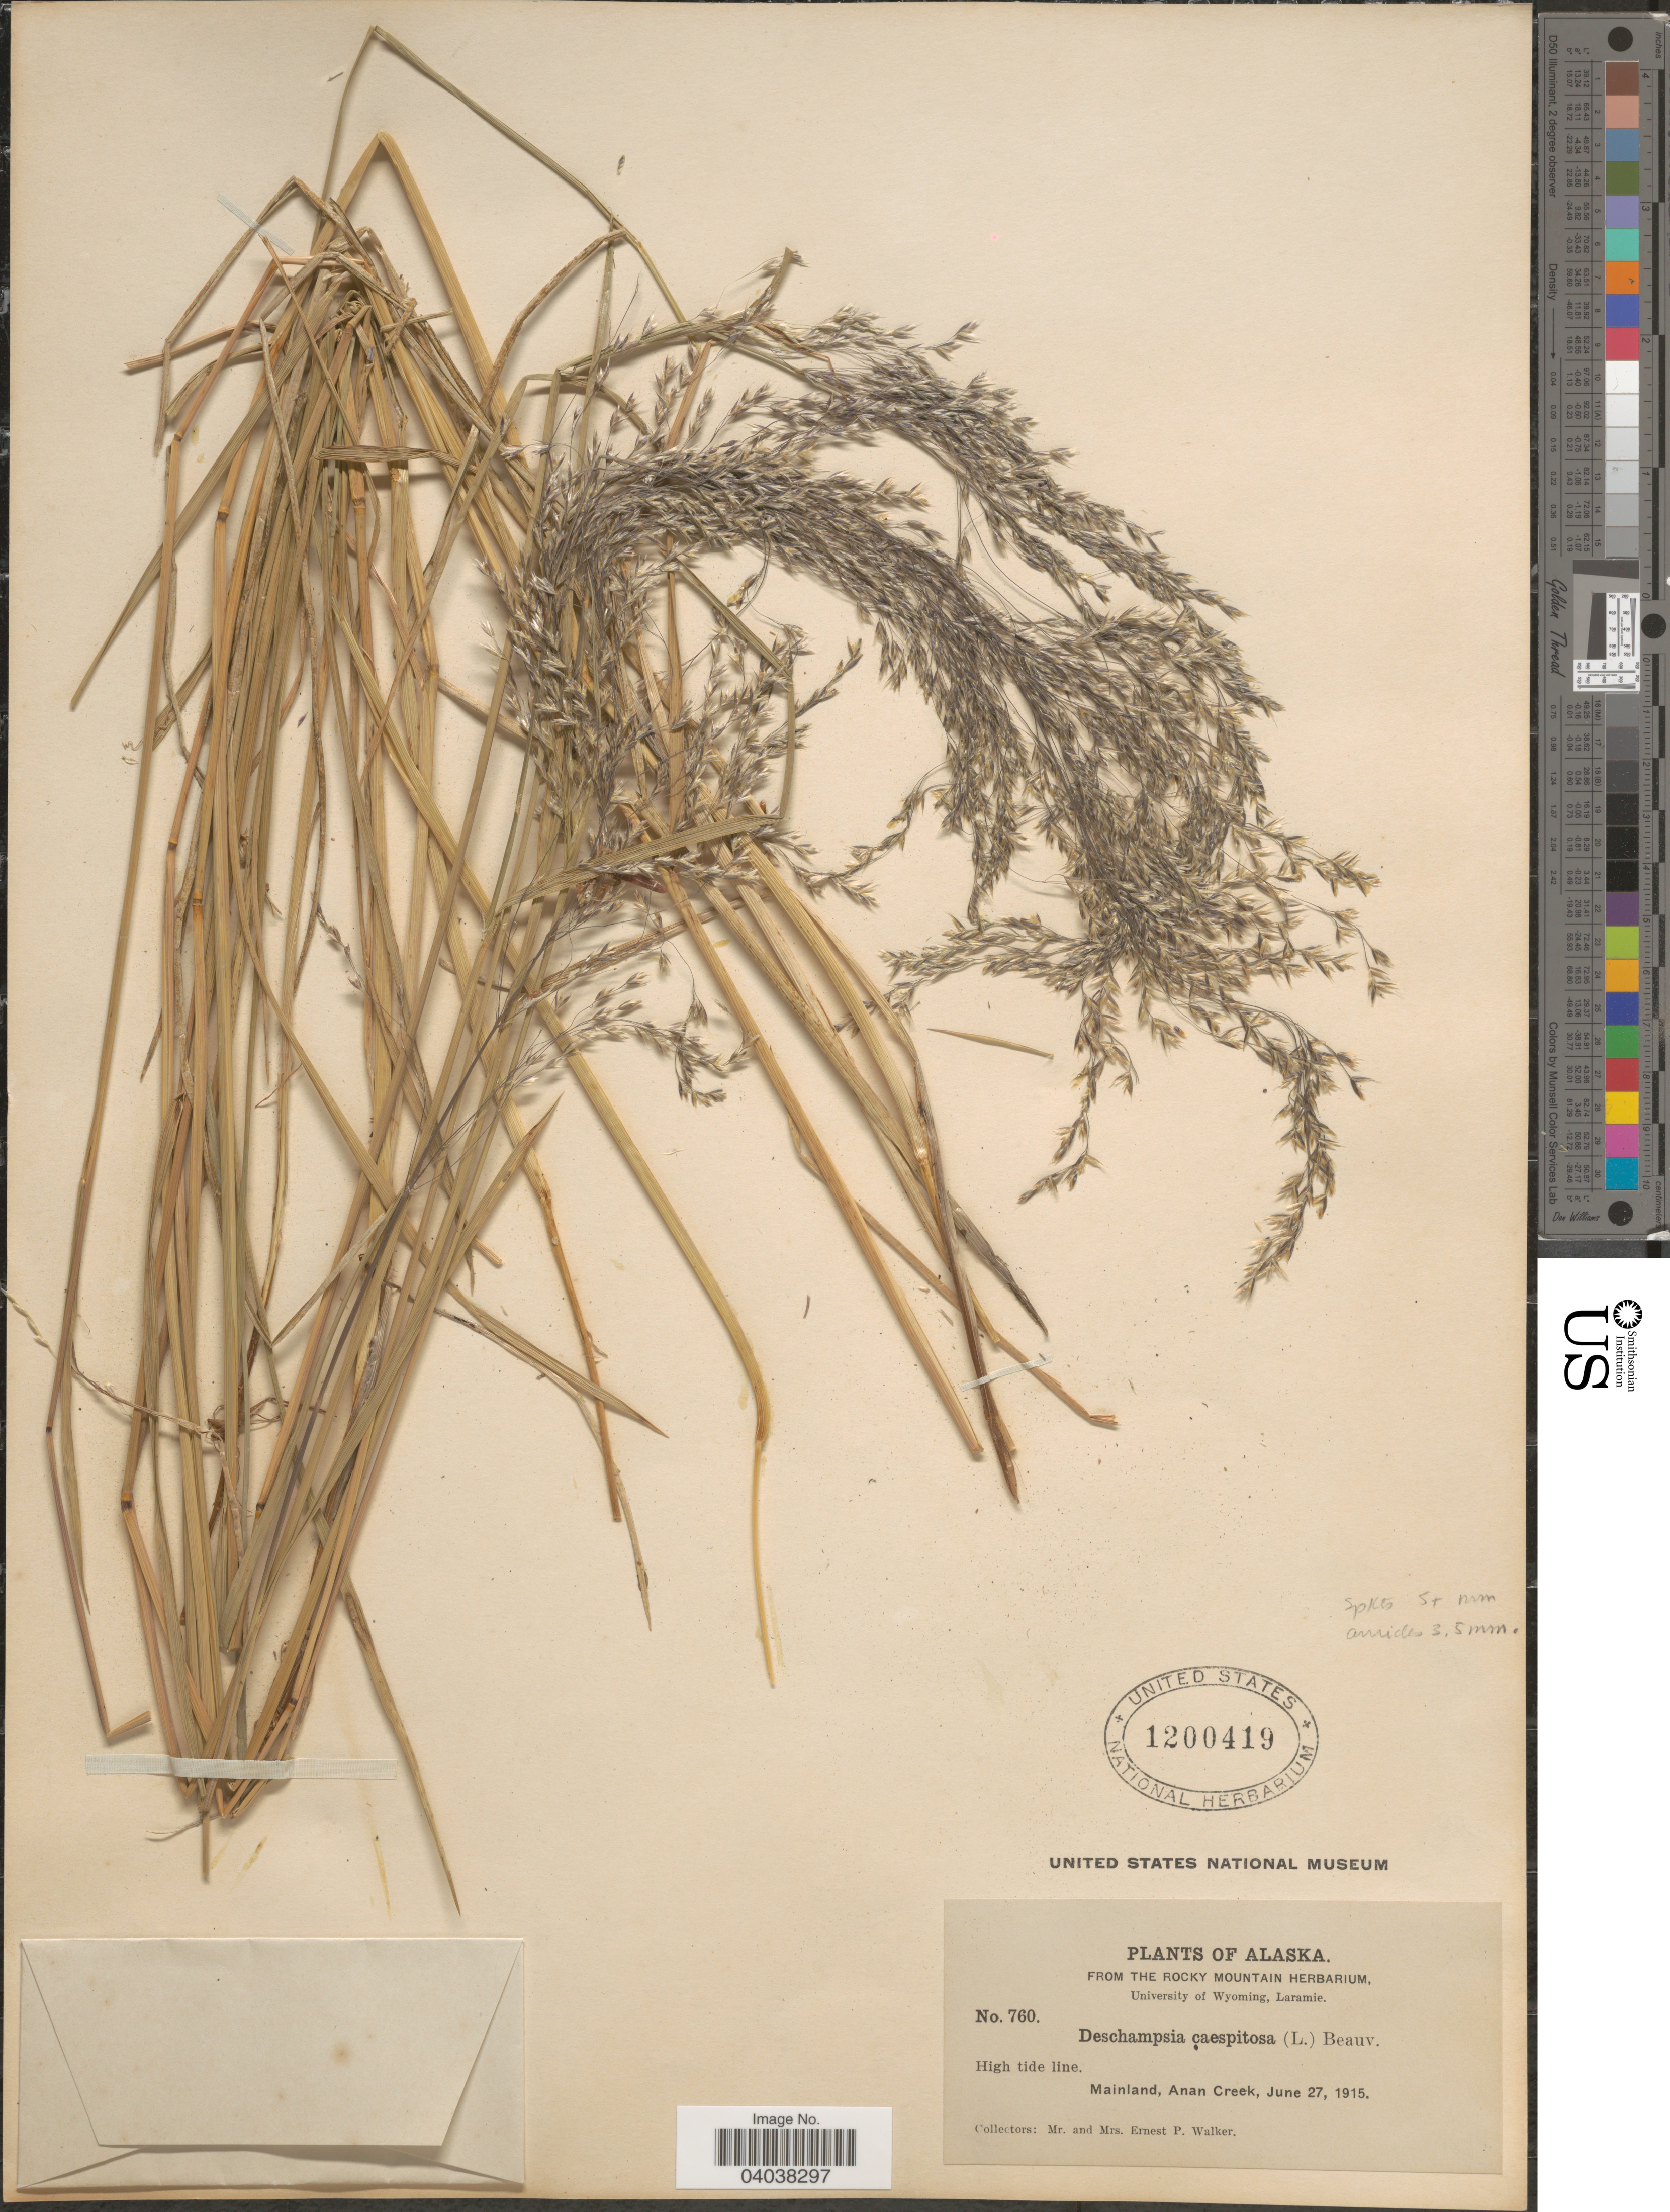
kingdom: Plantae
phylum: Tracheophyta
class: Liliopsida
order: Poales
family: Poaceae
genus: Deschampsia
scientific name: Deschampsia cespitosa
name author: (L.) P. Beauv.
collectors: E. P. Walker & E. Walker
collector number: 760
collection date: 1915-06-27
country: United States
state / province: Alaska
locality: High tide line. Mainland, Anan Creek.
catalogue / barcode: US 1200419